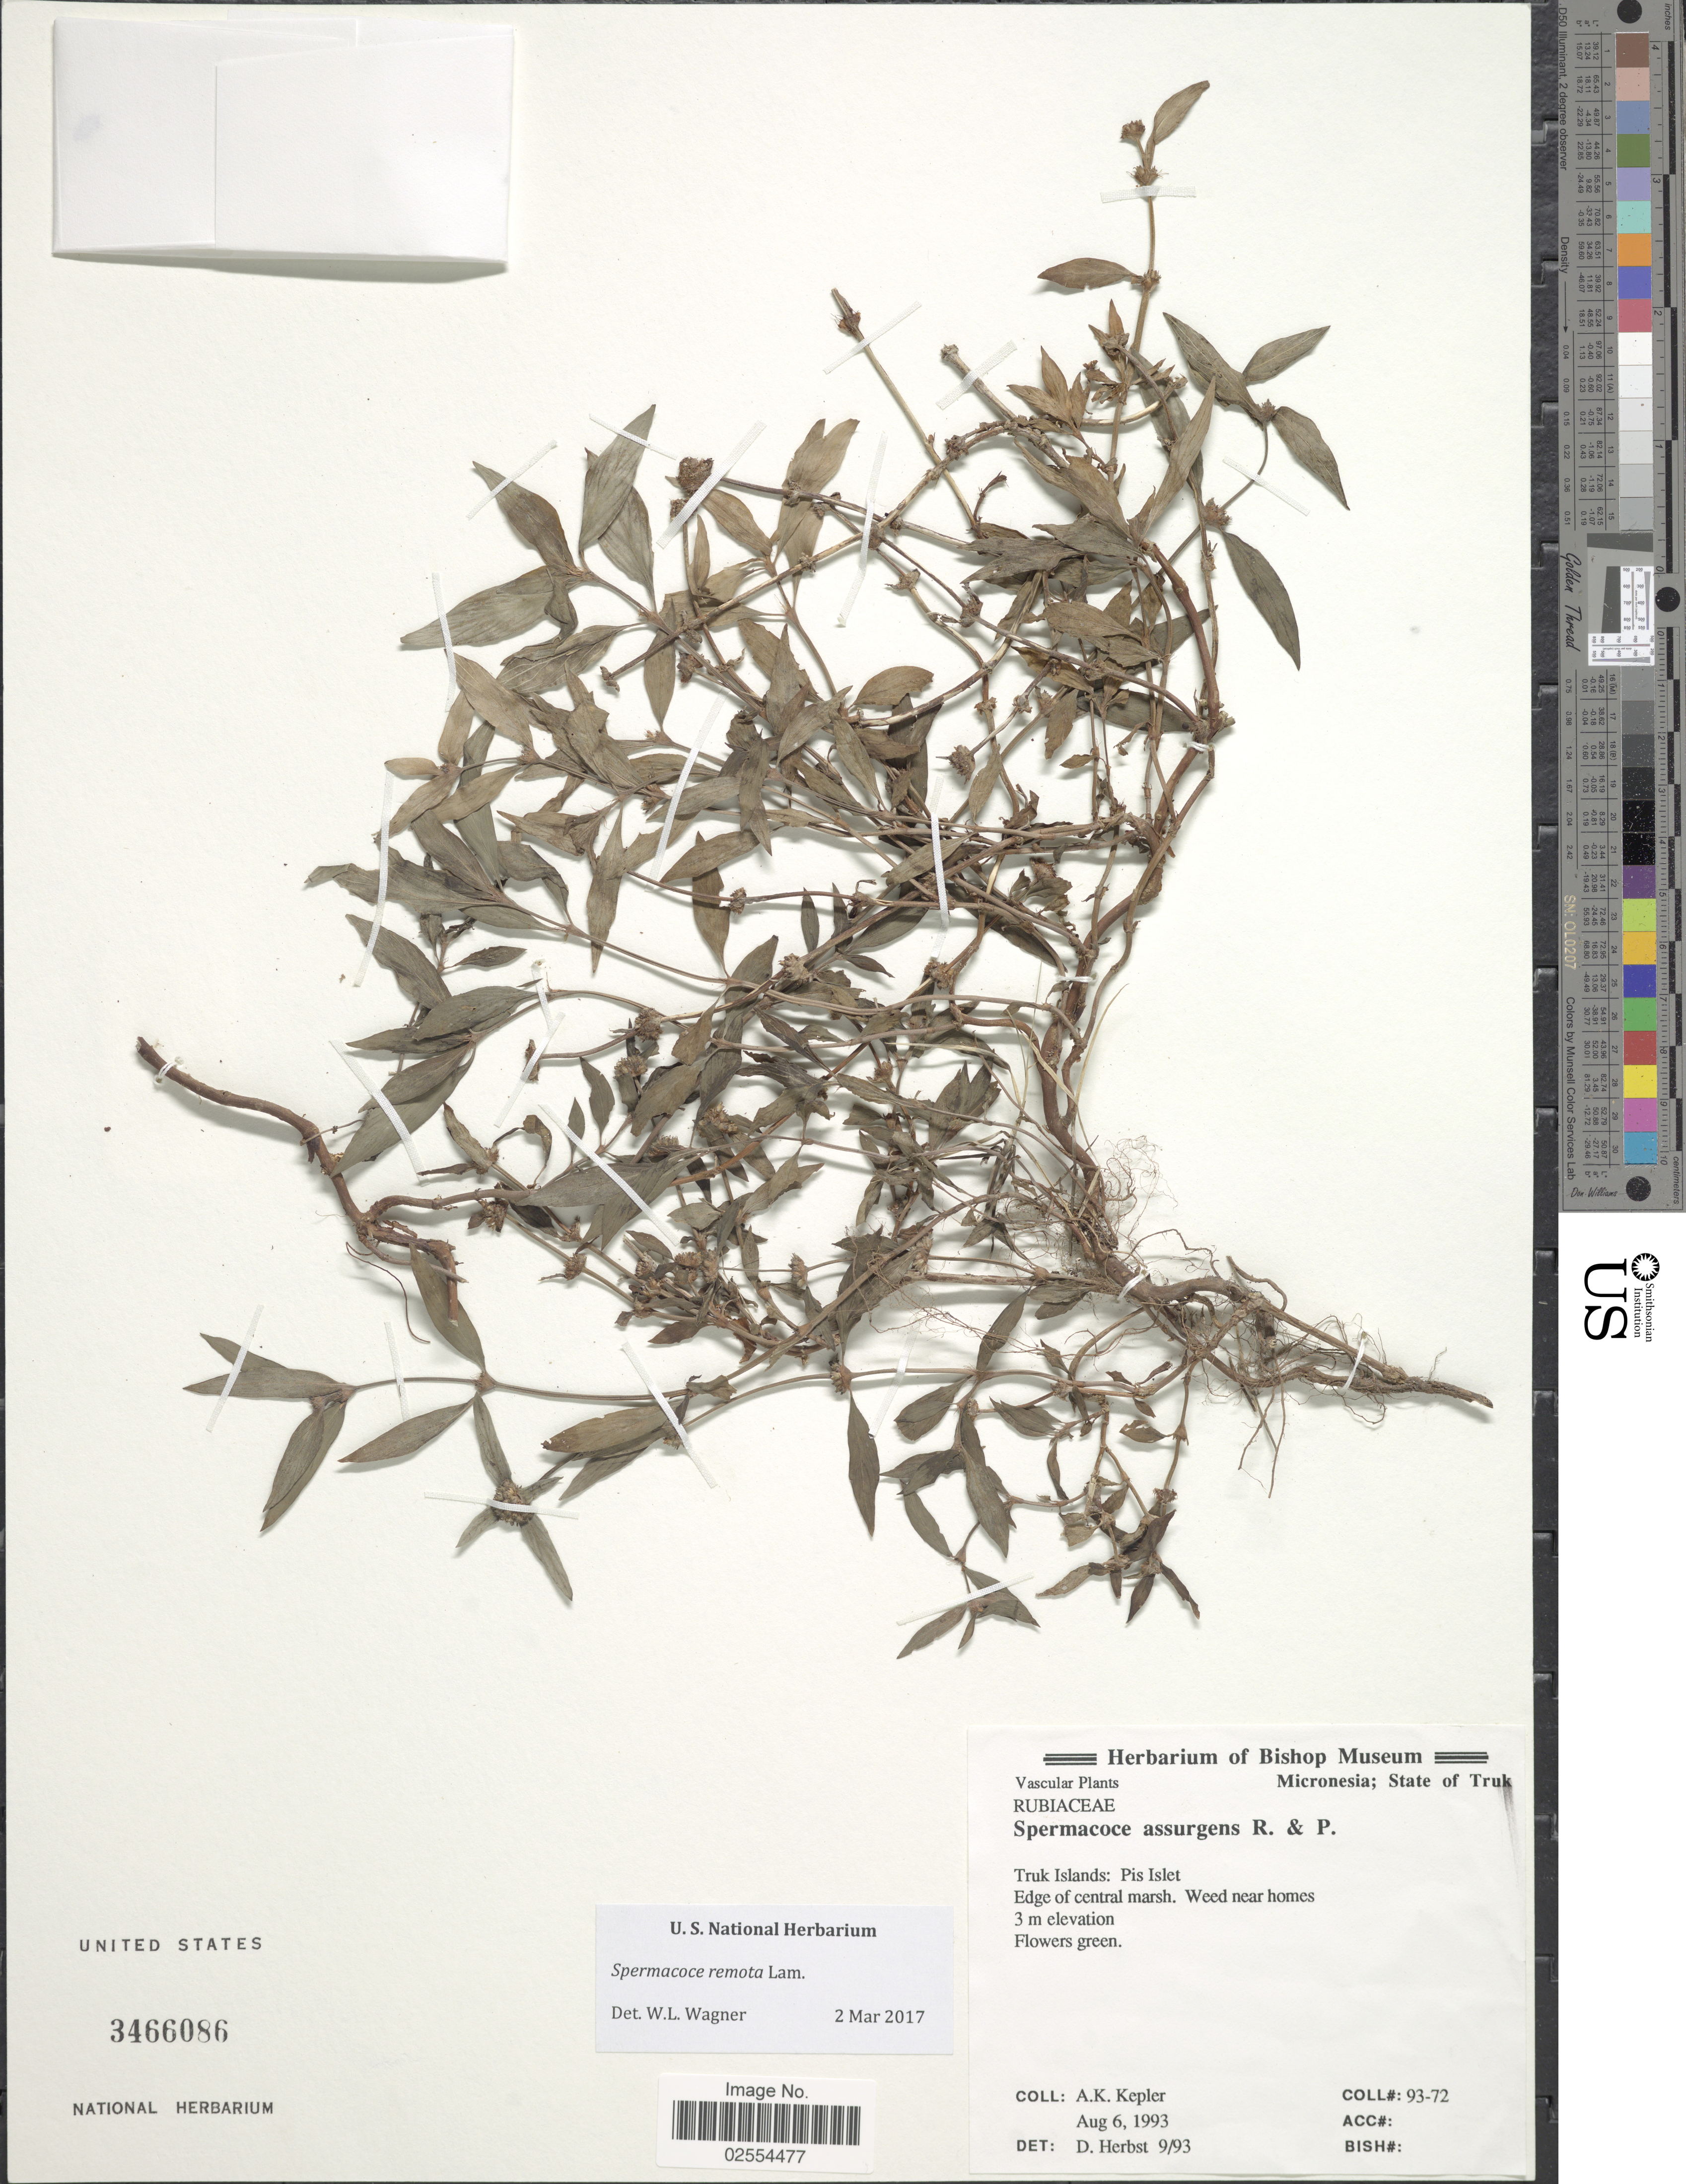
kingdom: Plantae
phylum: Tracheophyta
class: Magnoliopsida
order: Gentianales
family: Rubiaceae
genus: Spermacoce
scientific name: Spermacoce remota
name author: Lam.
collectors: A. K. Kepler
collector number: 93-72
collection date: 1993-08-06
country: Micronesia, Federated States of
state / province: Truk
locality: Truk Islands: Pis Islet, edge of central marsh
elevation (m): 3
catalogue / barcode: US 3466086